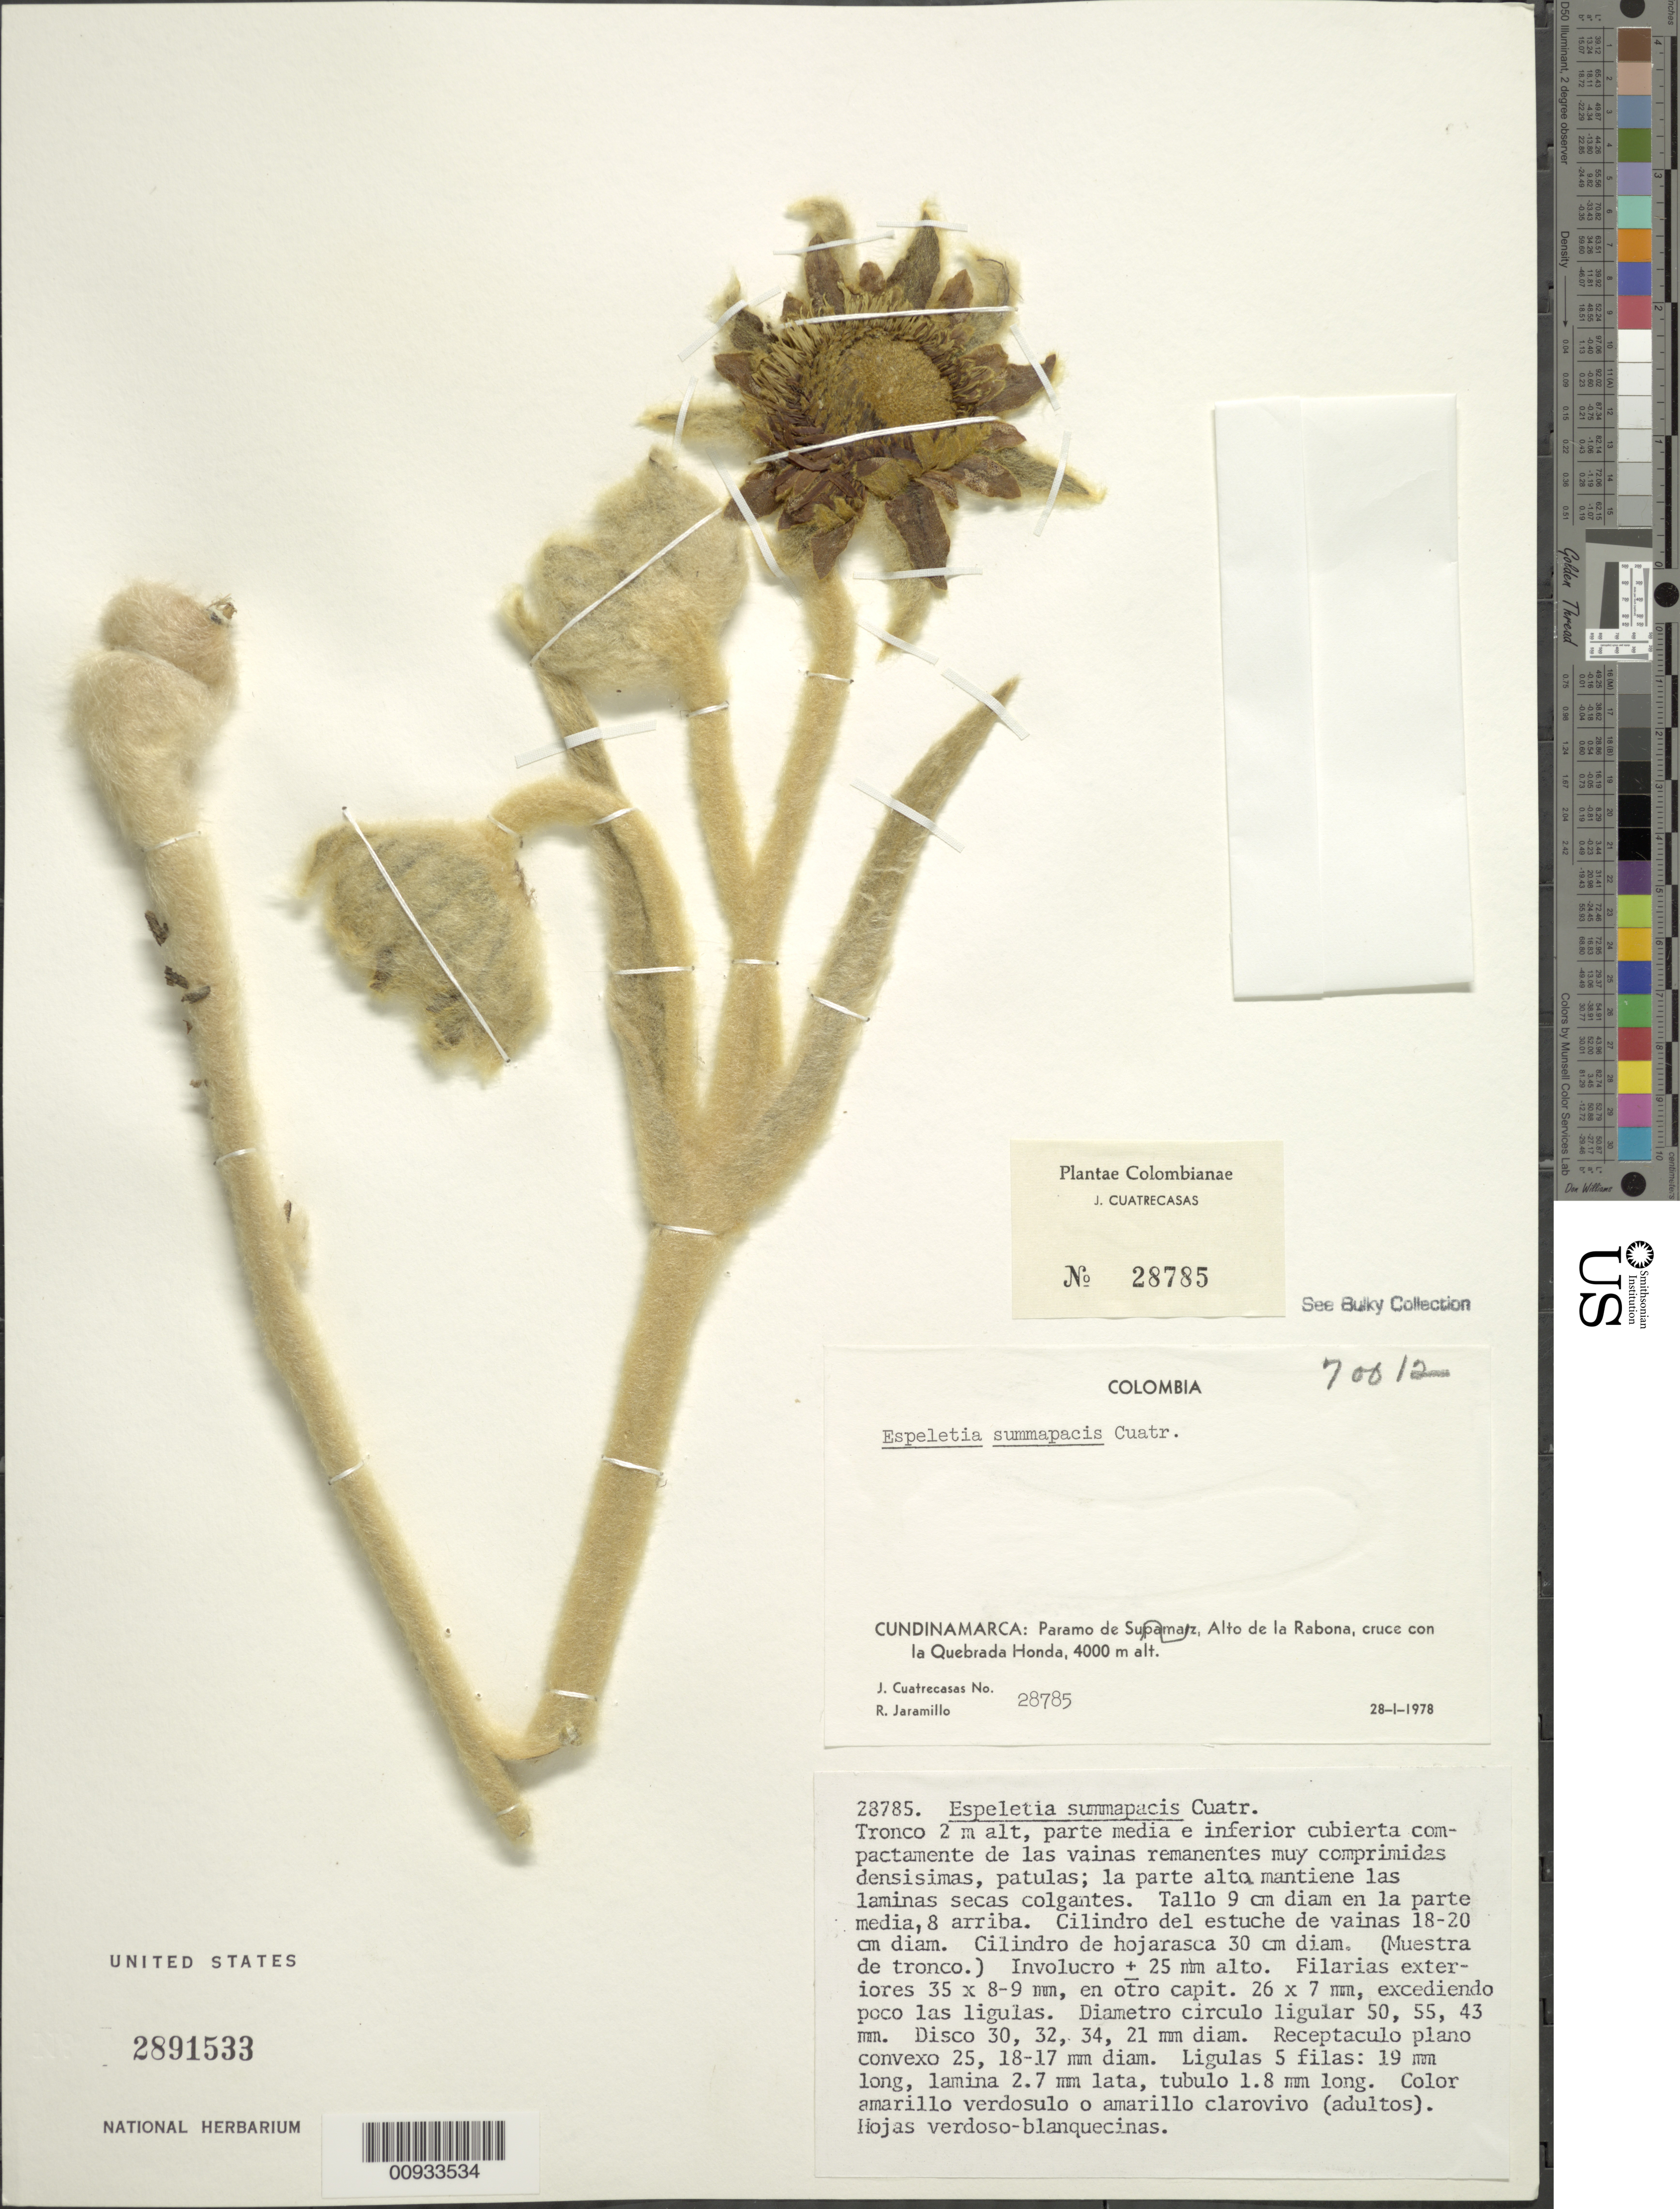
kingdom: Plantae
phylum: Tracheophyta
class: Magnoliopsida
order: Asterales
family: Asteraceae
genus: Espeletia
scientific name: Espeletia summapacis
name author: Cuatrec.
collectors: J. Cuatrecasas & R. Jaramillo M.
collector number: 28785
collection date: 1978-01-28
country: Colombia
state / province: Cundinamarca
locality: Paramo de, Alto de la Rabona, cruce con la Quebrada Honda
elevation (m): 4000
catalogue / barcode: US 2891533